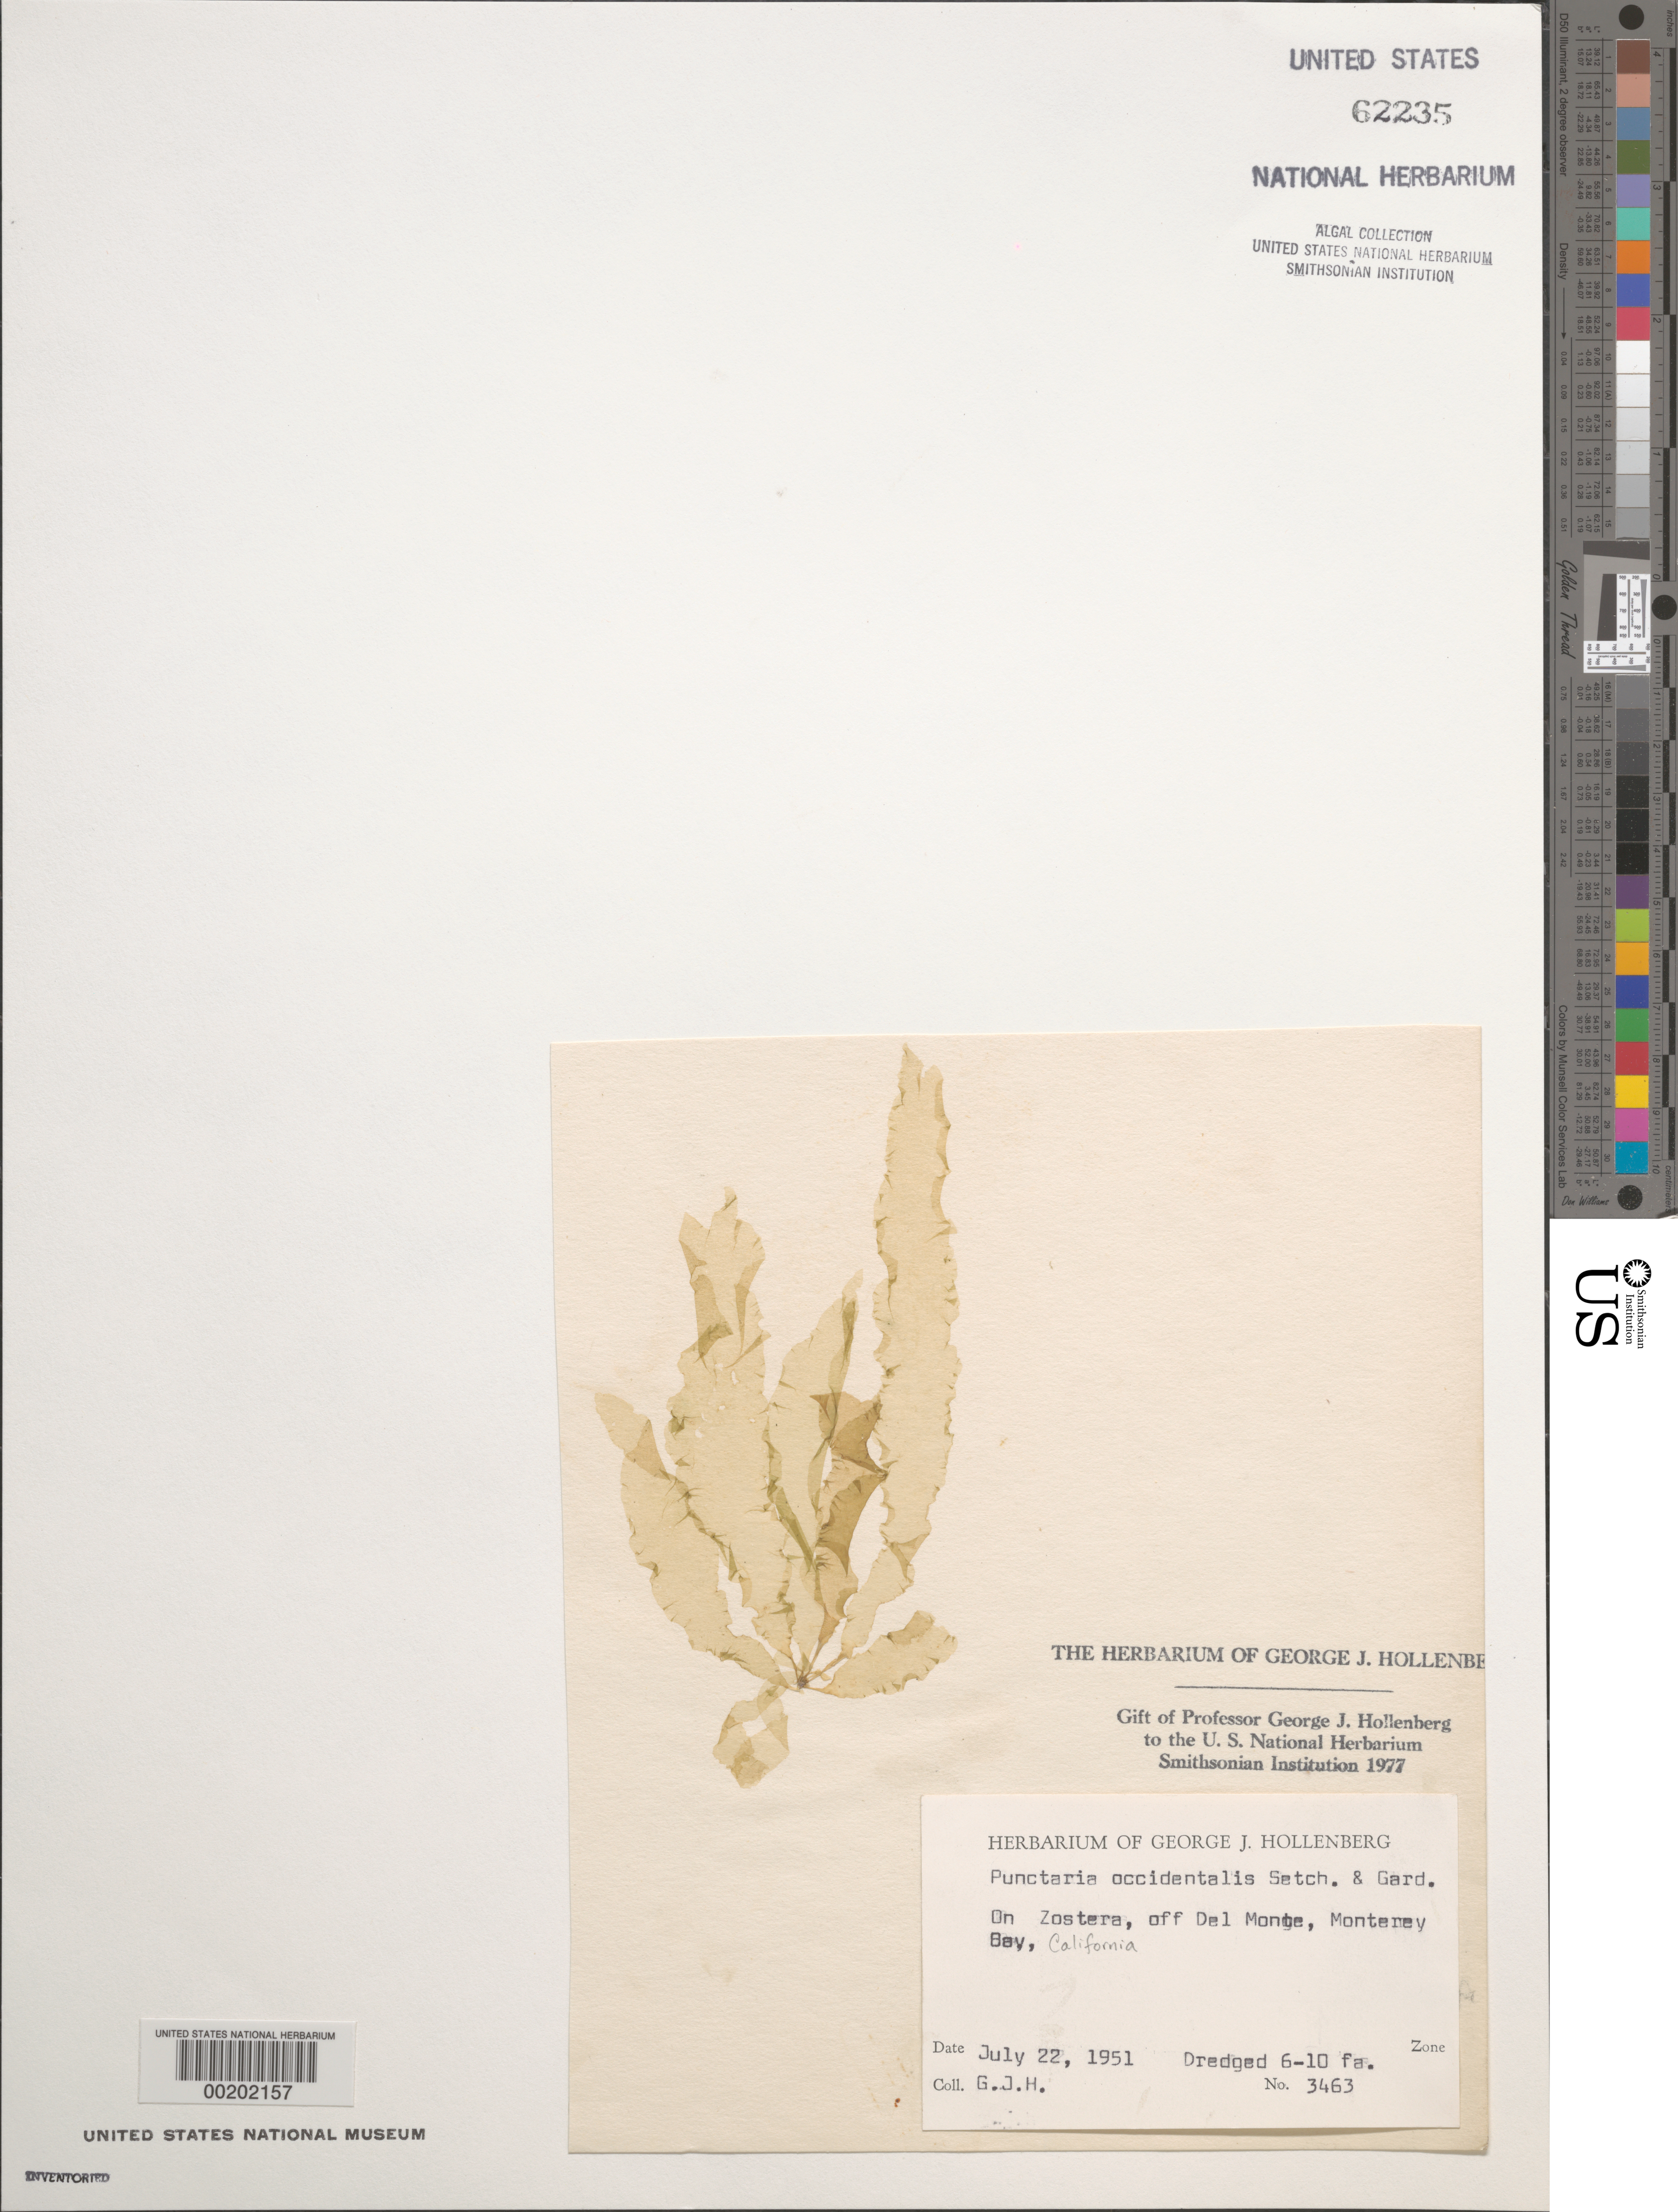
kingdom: Chromista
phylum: Ochrophyta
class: Phaeophyceae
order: Dictyosiphonales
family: Punctariaceae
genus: Punctaria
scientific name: Punctaria occidentalis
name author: Setch. & N.L. Gardner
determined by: Hollenberg, George J.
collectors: G. Hollenberg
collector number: GJH 3463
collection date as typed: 22 Jul 1951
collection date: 1951-07-22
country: United States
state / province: California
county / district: Monterey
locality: Monterey Bay, off Del Monte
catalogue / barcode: US 62235